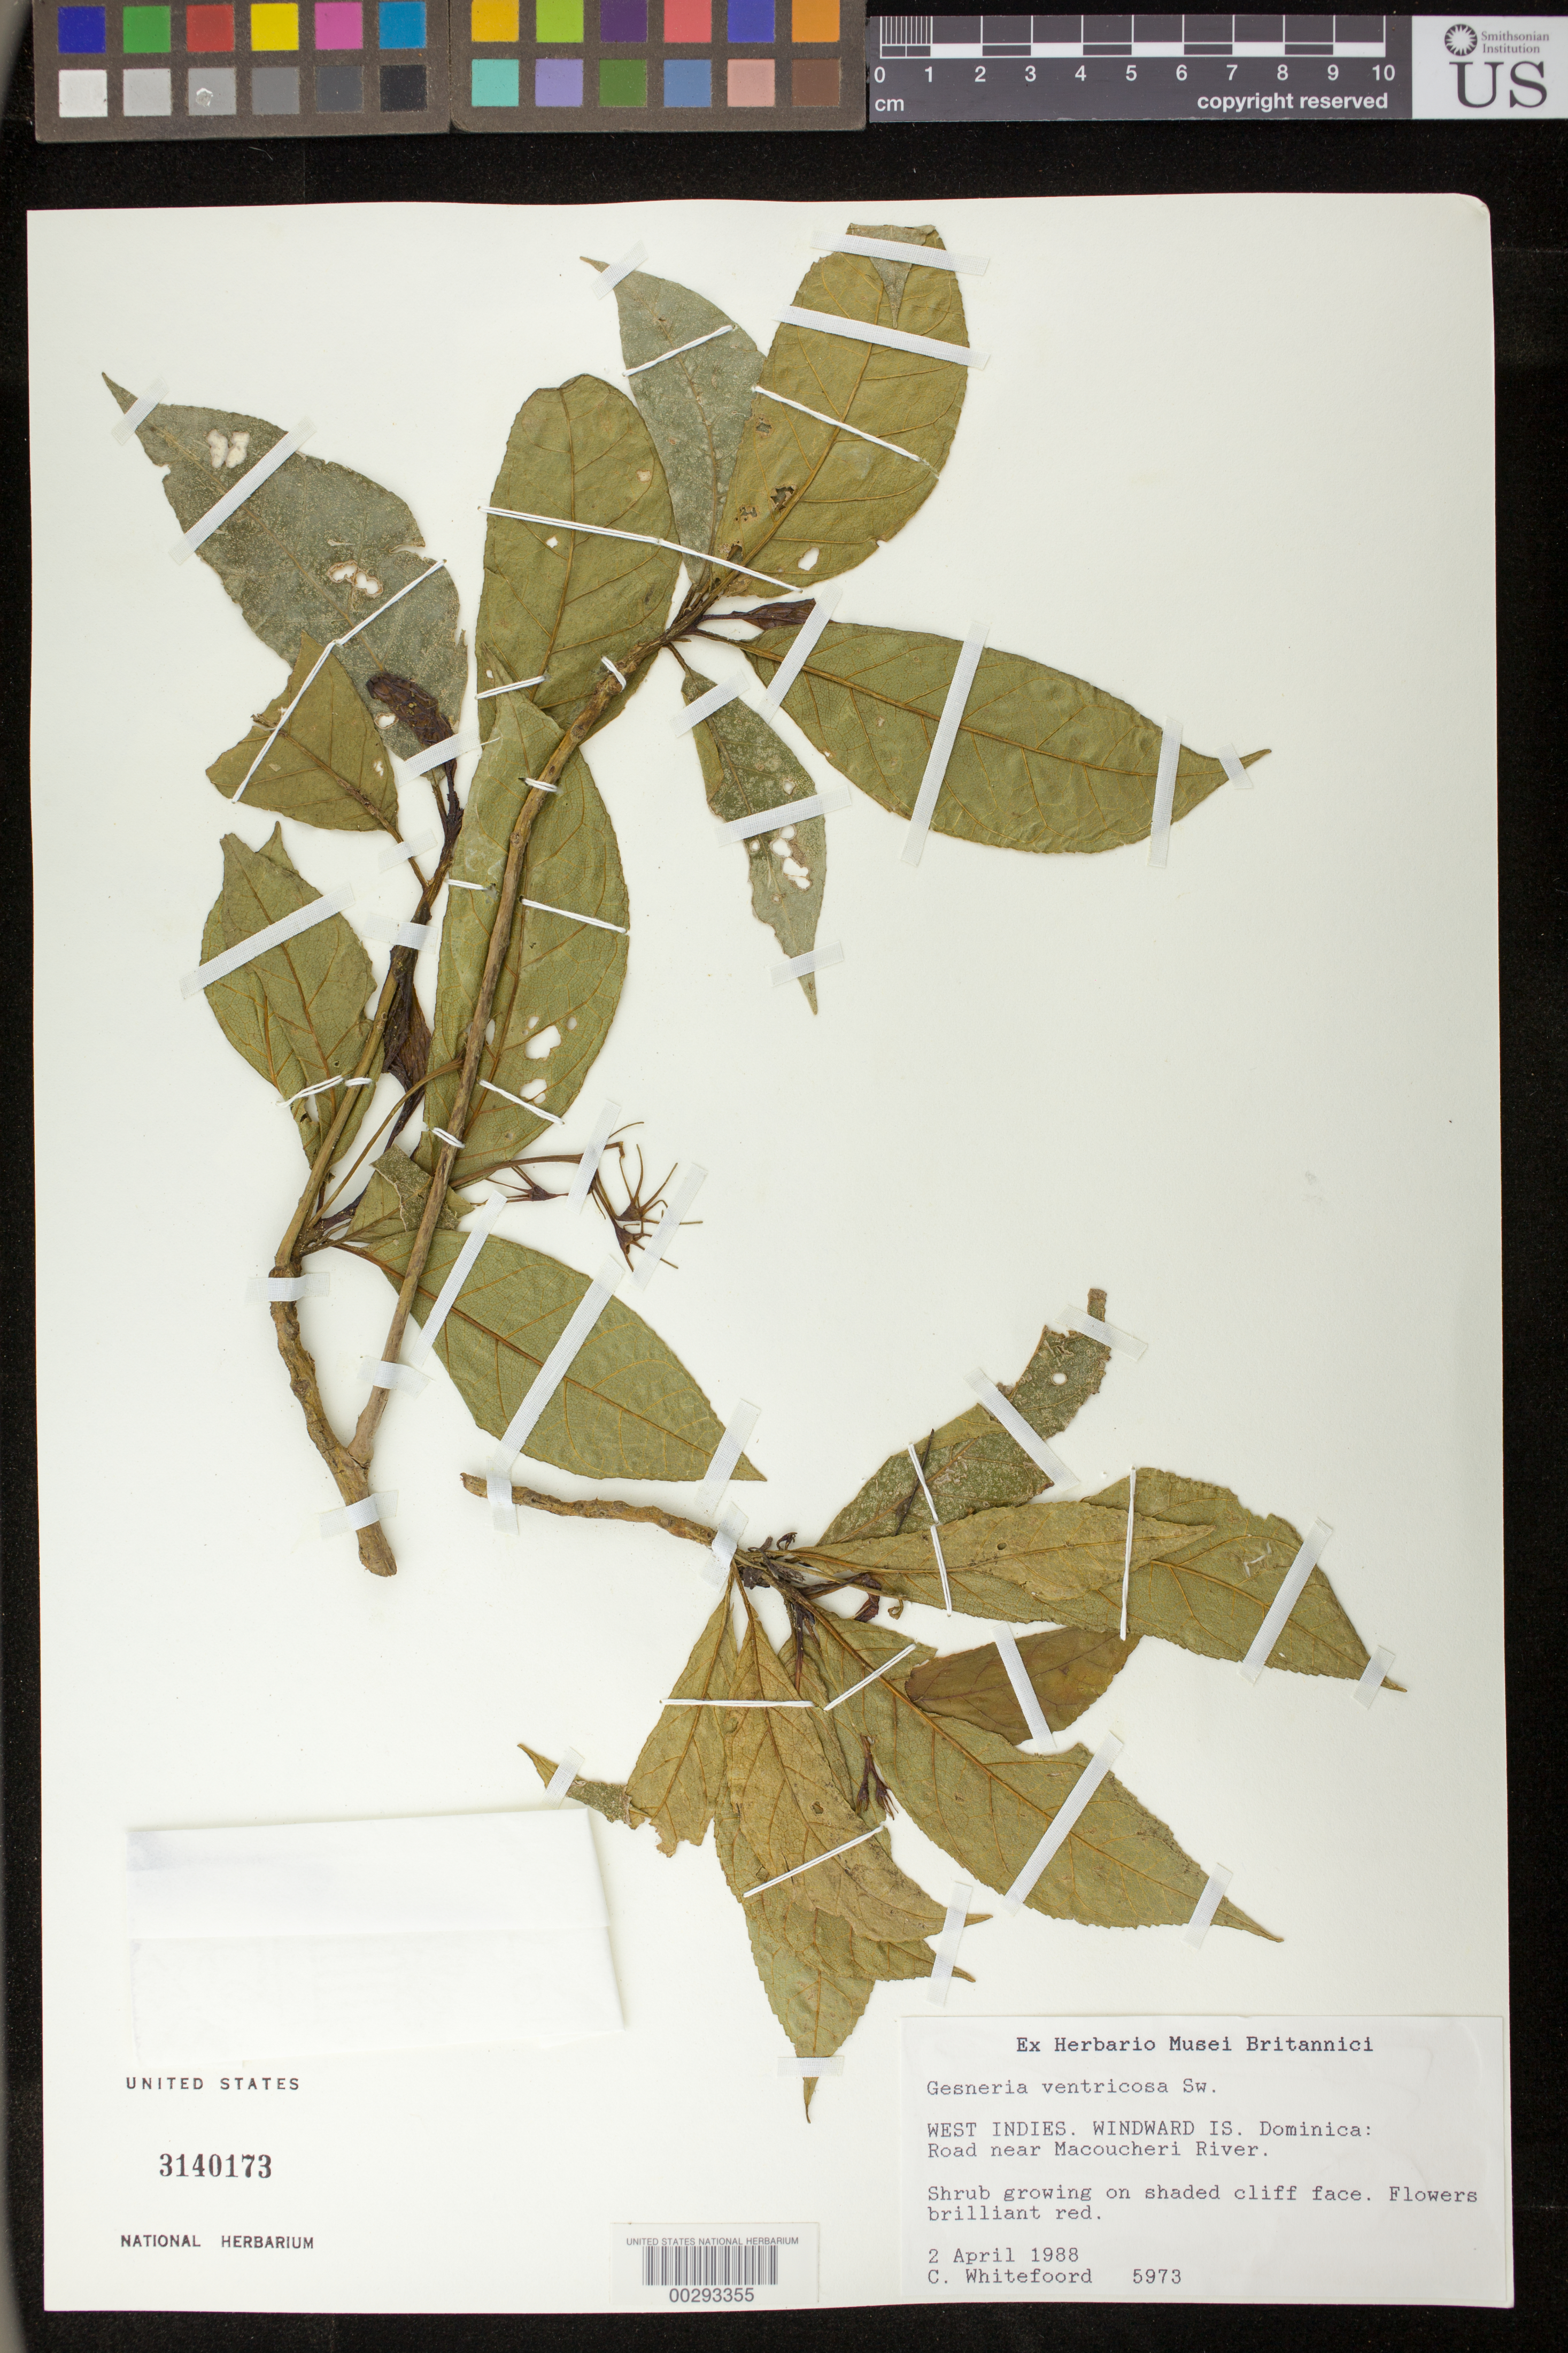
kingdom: Plantae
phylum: Tracheophyta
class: Magnoliopsida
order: Lamiales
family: Gesneriaceae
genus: Gesneria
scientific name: Gesneria ventricosa subsp. ventricosa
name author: Sw.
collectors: C. Whitefoord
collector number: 5973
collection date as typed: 02 Apr 1988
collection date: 1988-04-02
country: Dominica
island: Dominica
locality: Near Mocaucheri River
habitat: On shaded cliff face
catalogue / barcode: US 3140173